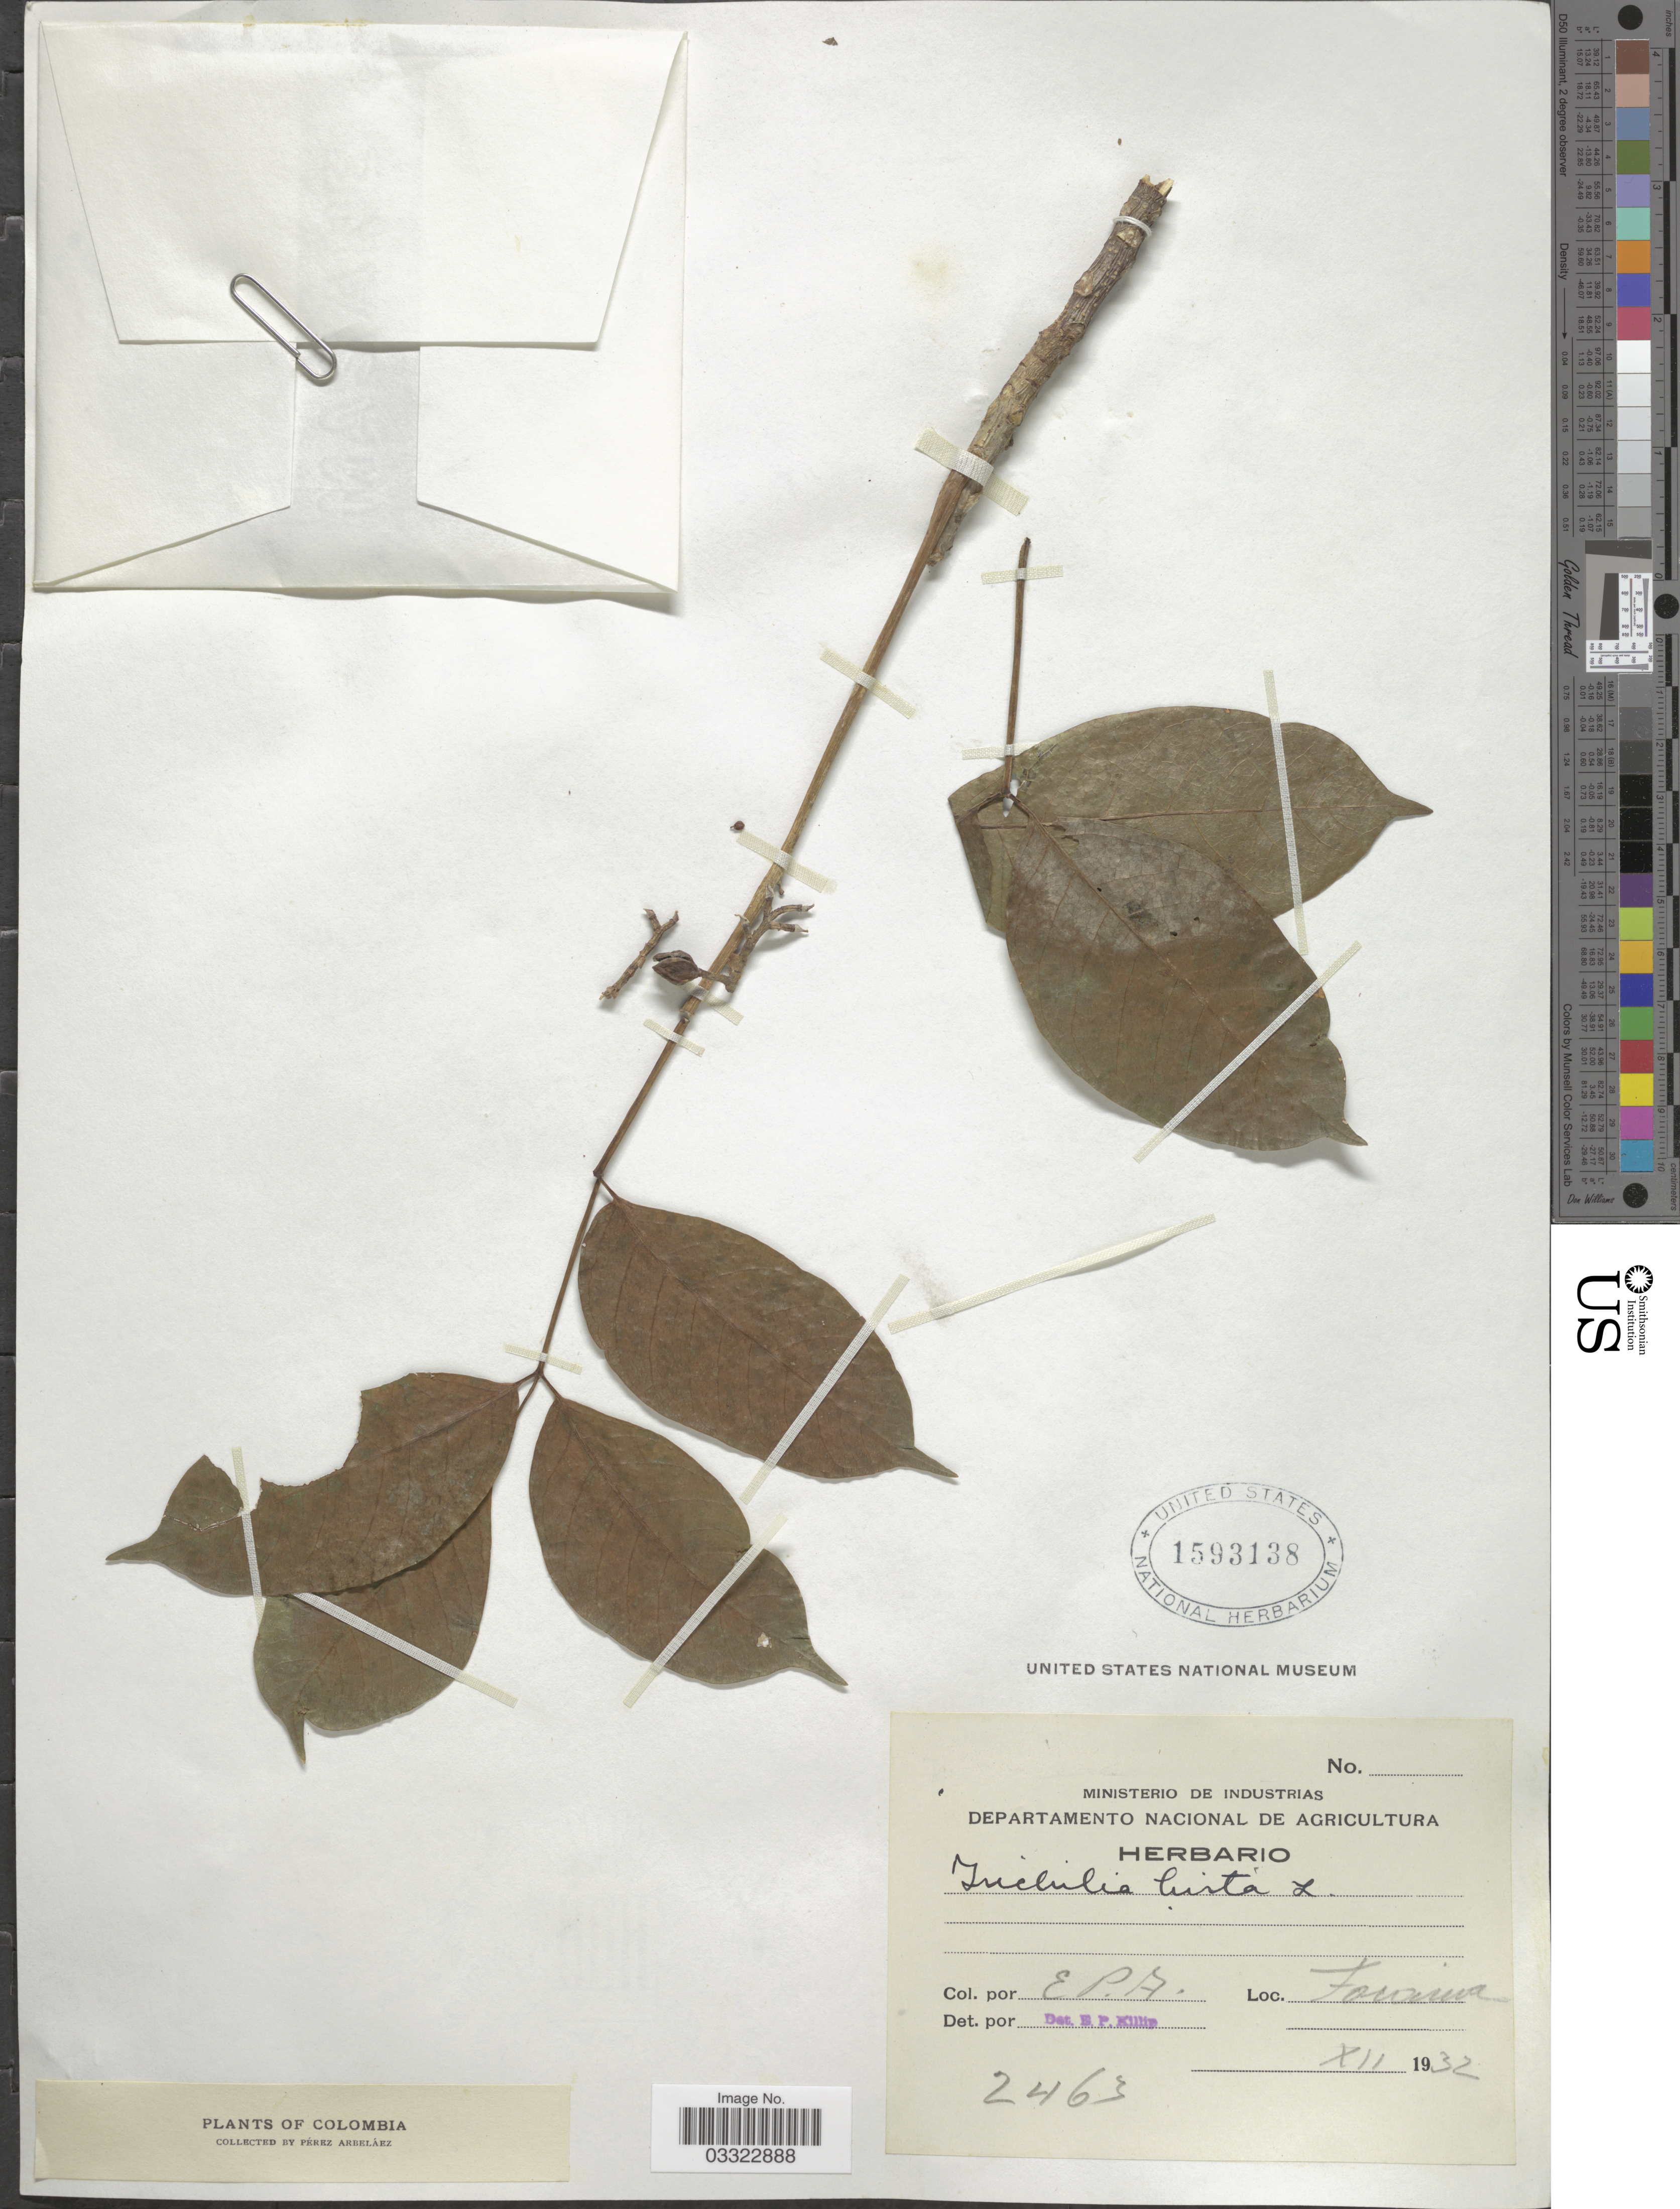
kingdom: Plantae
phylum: Tracheophyta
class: Magnoliopsida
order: Sapindales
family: Meliaceae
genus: Trichilia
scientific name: Trichilia hirta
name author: L.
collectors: E. Pérez Arbeláez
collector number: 2463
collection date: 1932-12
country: Colombia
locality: Tocaima.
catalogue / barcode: US 1593138